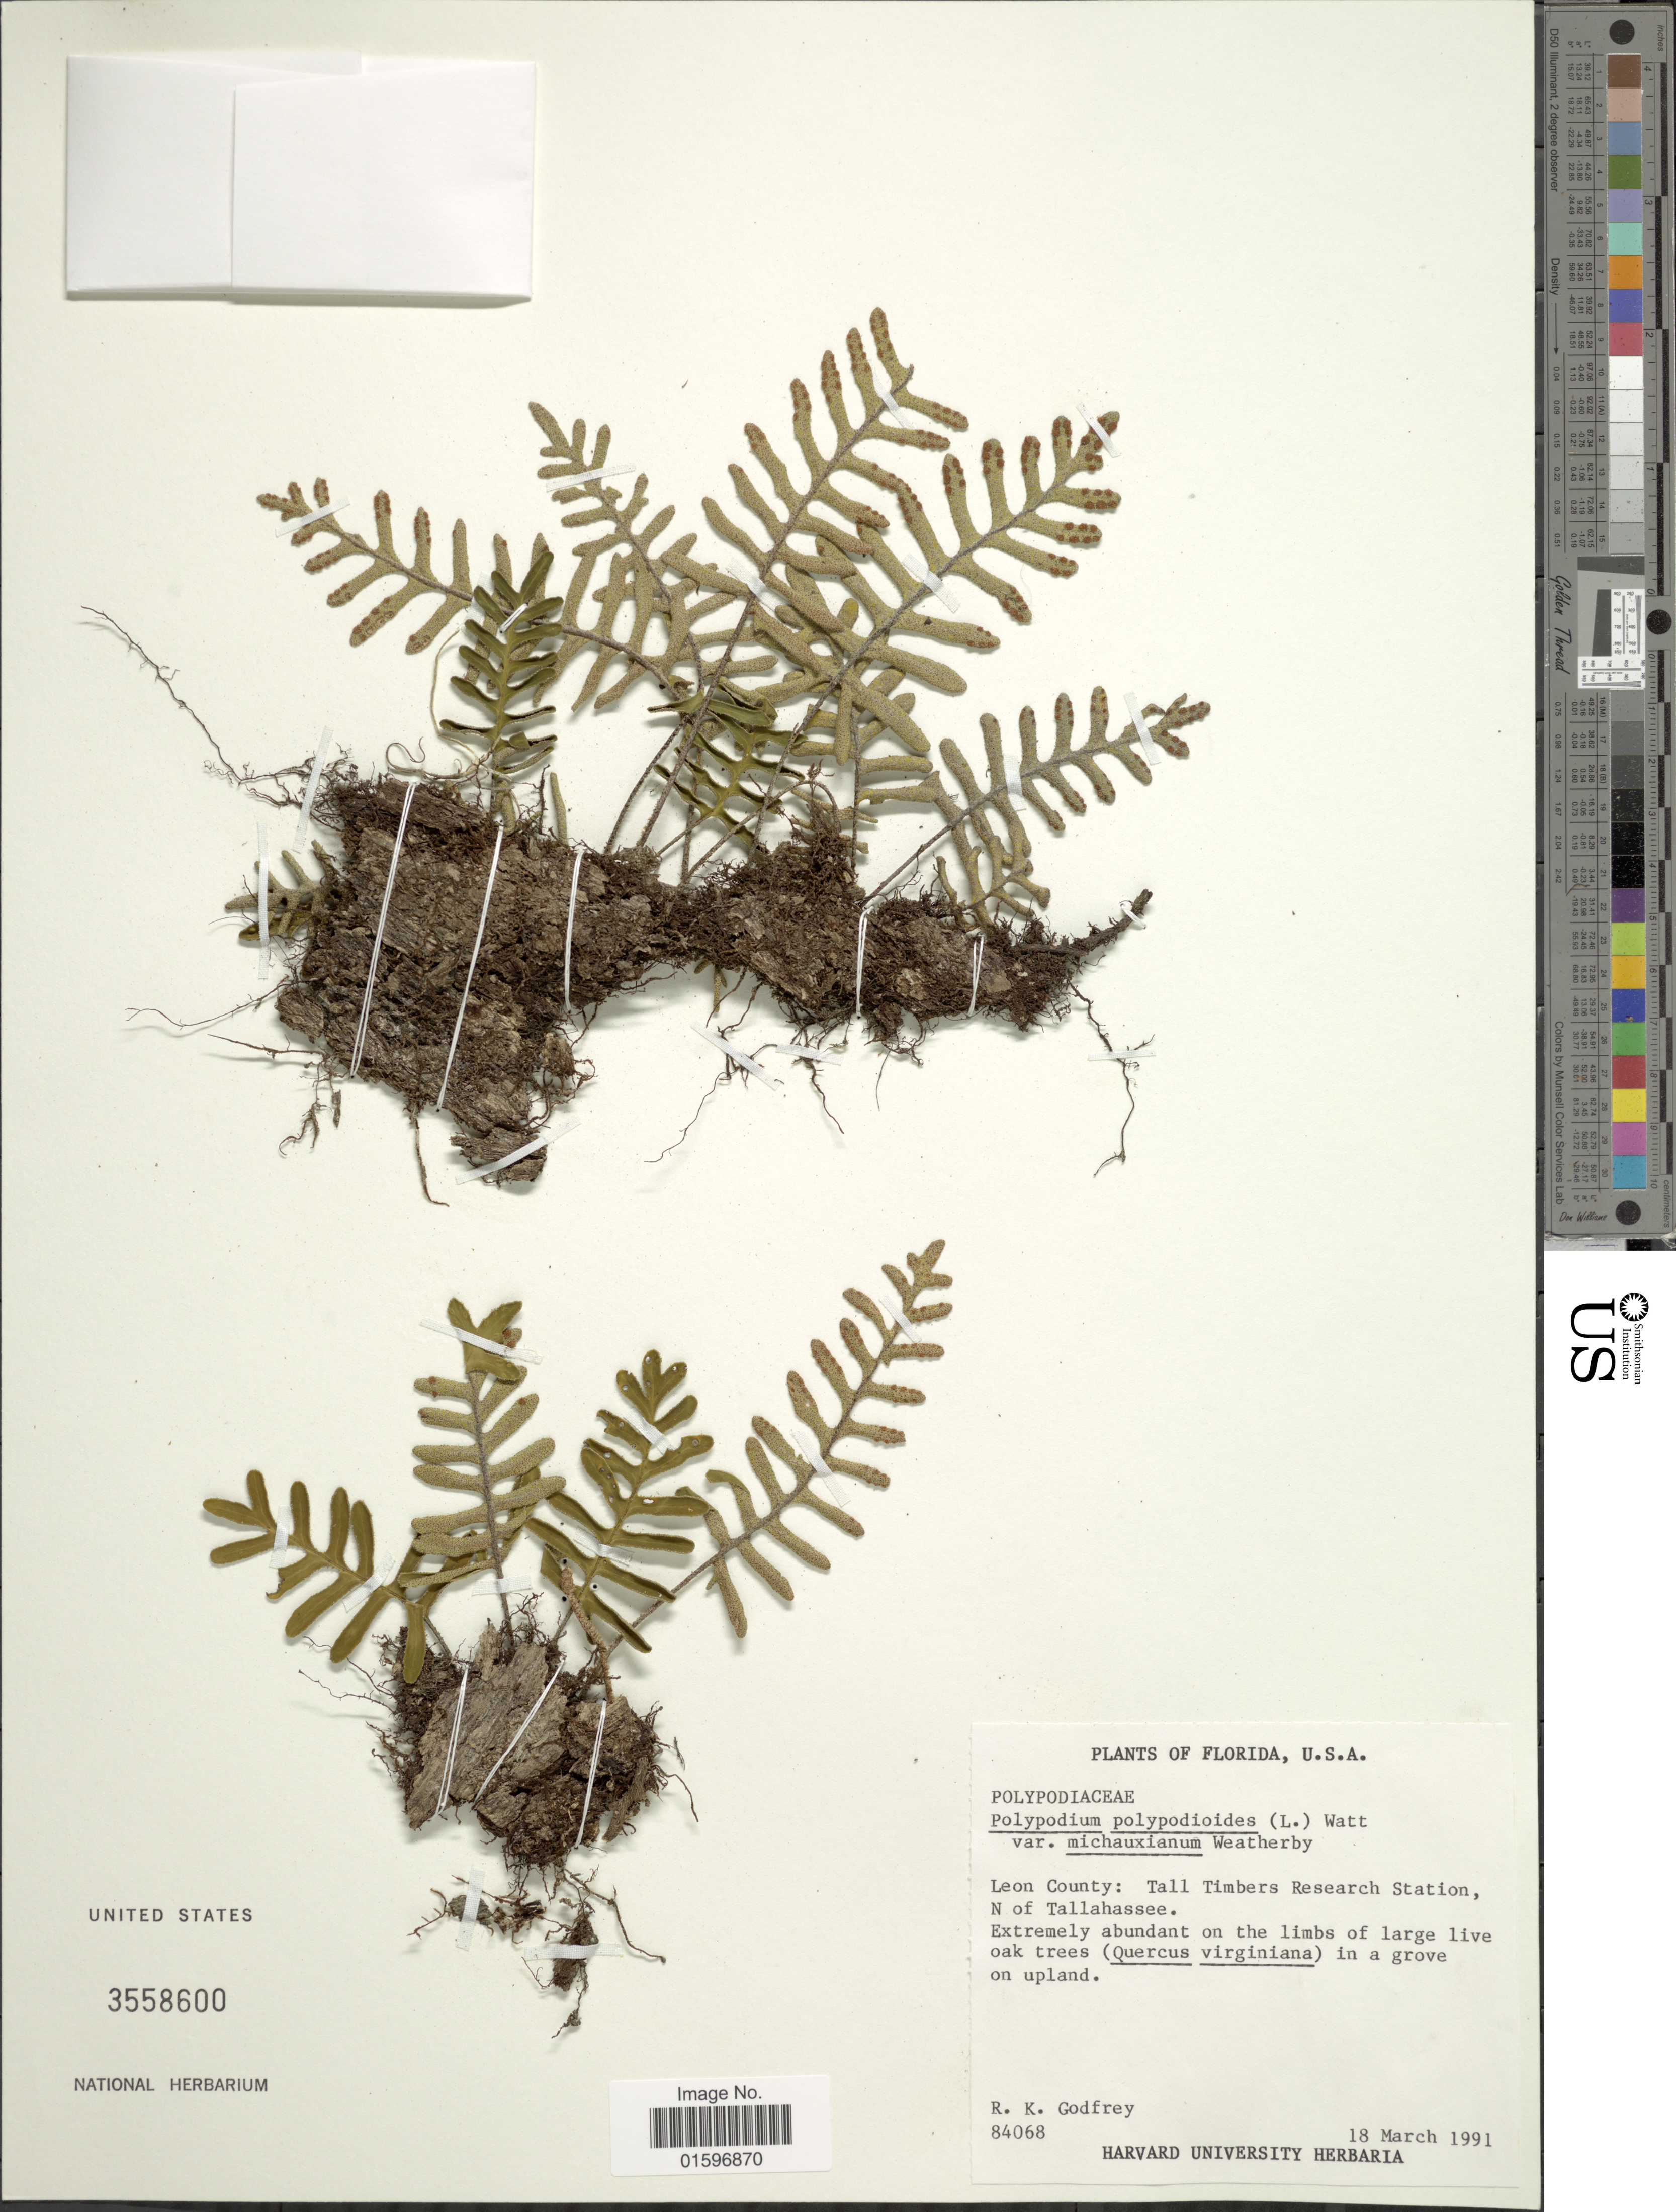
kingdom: Plantae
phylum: Tracheophyta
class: Polypodiopsida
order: Polypodiales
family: Polypodiaceae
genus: Pleopeltis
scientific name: Pleopeltis polypodioides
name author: (L.) E.G. Andrews & Windham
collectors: R. K. Godfrey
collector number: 84068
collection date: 1991-03-18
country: United States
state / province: Florida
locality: Leon County: Tall Timbers Research Station, N of Tallahassee.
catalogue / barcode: US 3558600